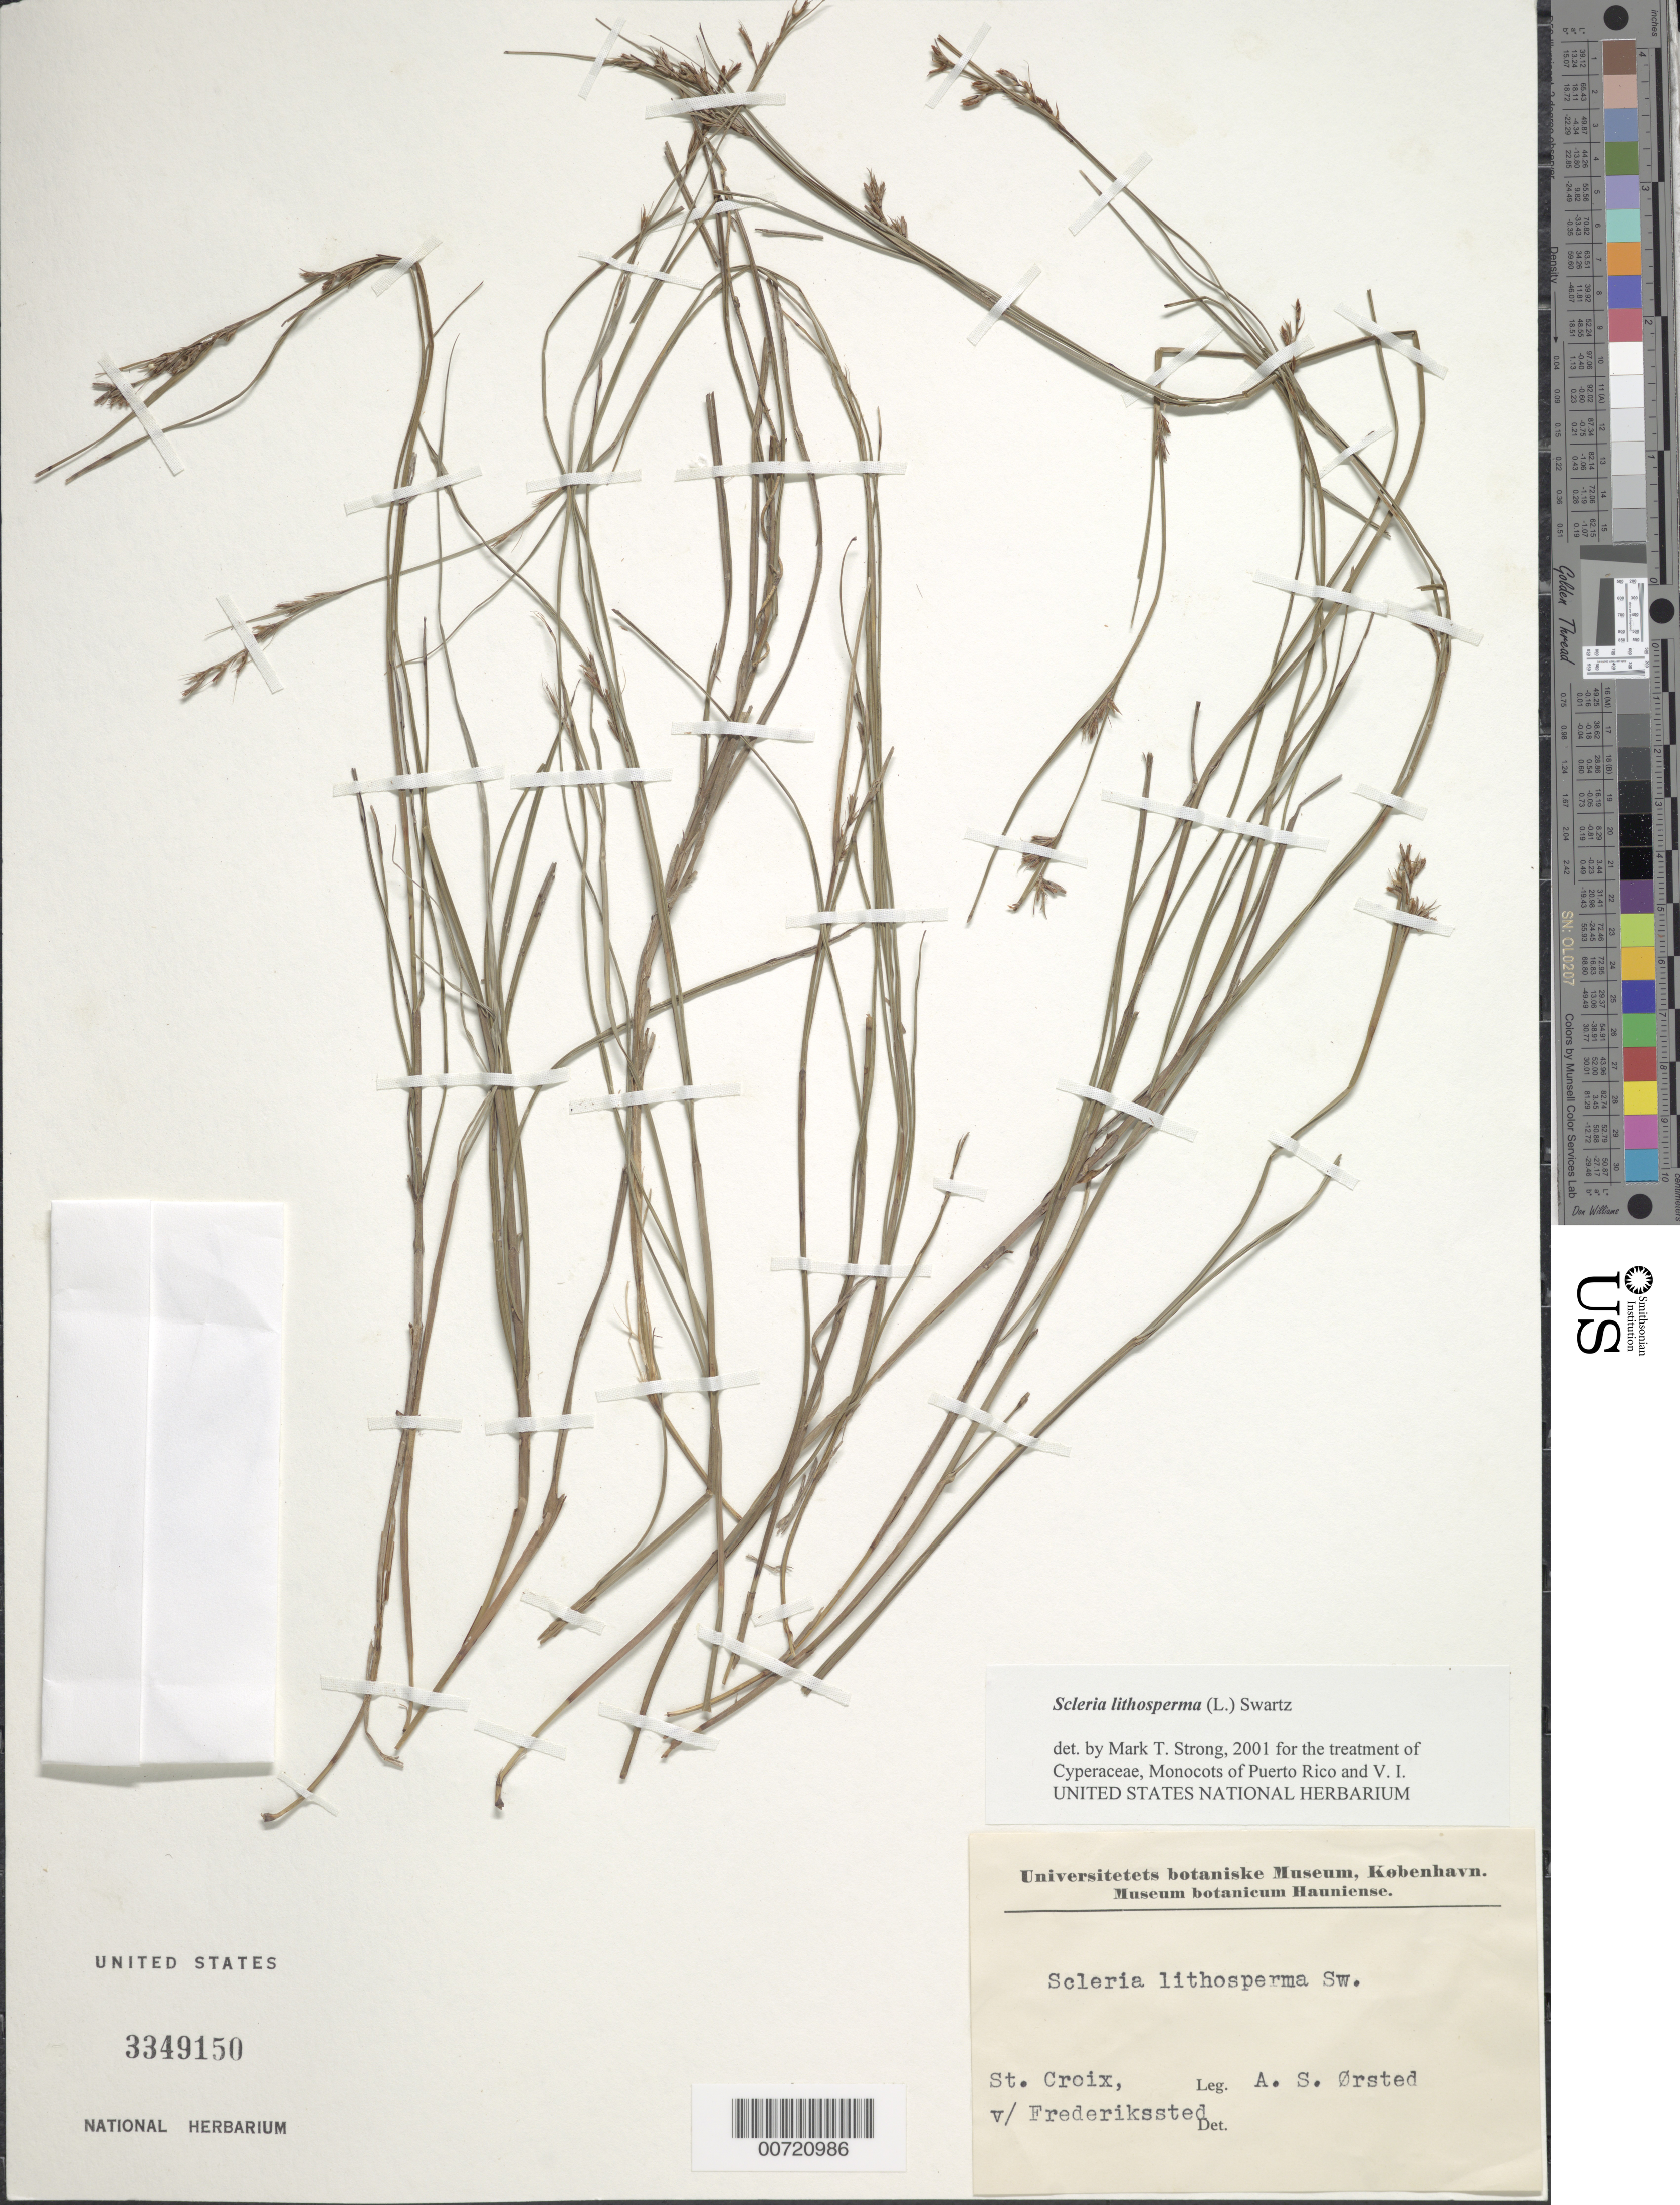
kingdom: Plantae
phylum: Tracheophyta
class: Liliopsida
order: Poales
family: Cyperaceae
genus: Scleria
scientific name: Scleria lithosperma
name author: (L.) Sw.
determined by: Strong, M. T., (US), Smithsonian Institution - National Museum of Natural History (UNITED STATES)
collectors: A. S. Oersted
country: U.S. Virgin Islands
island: St. Croix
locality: St. Croix: Frederikssted.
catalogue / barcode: US 3349150